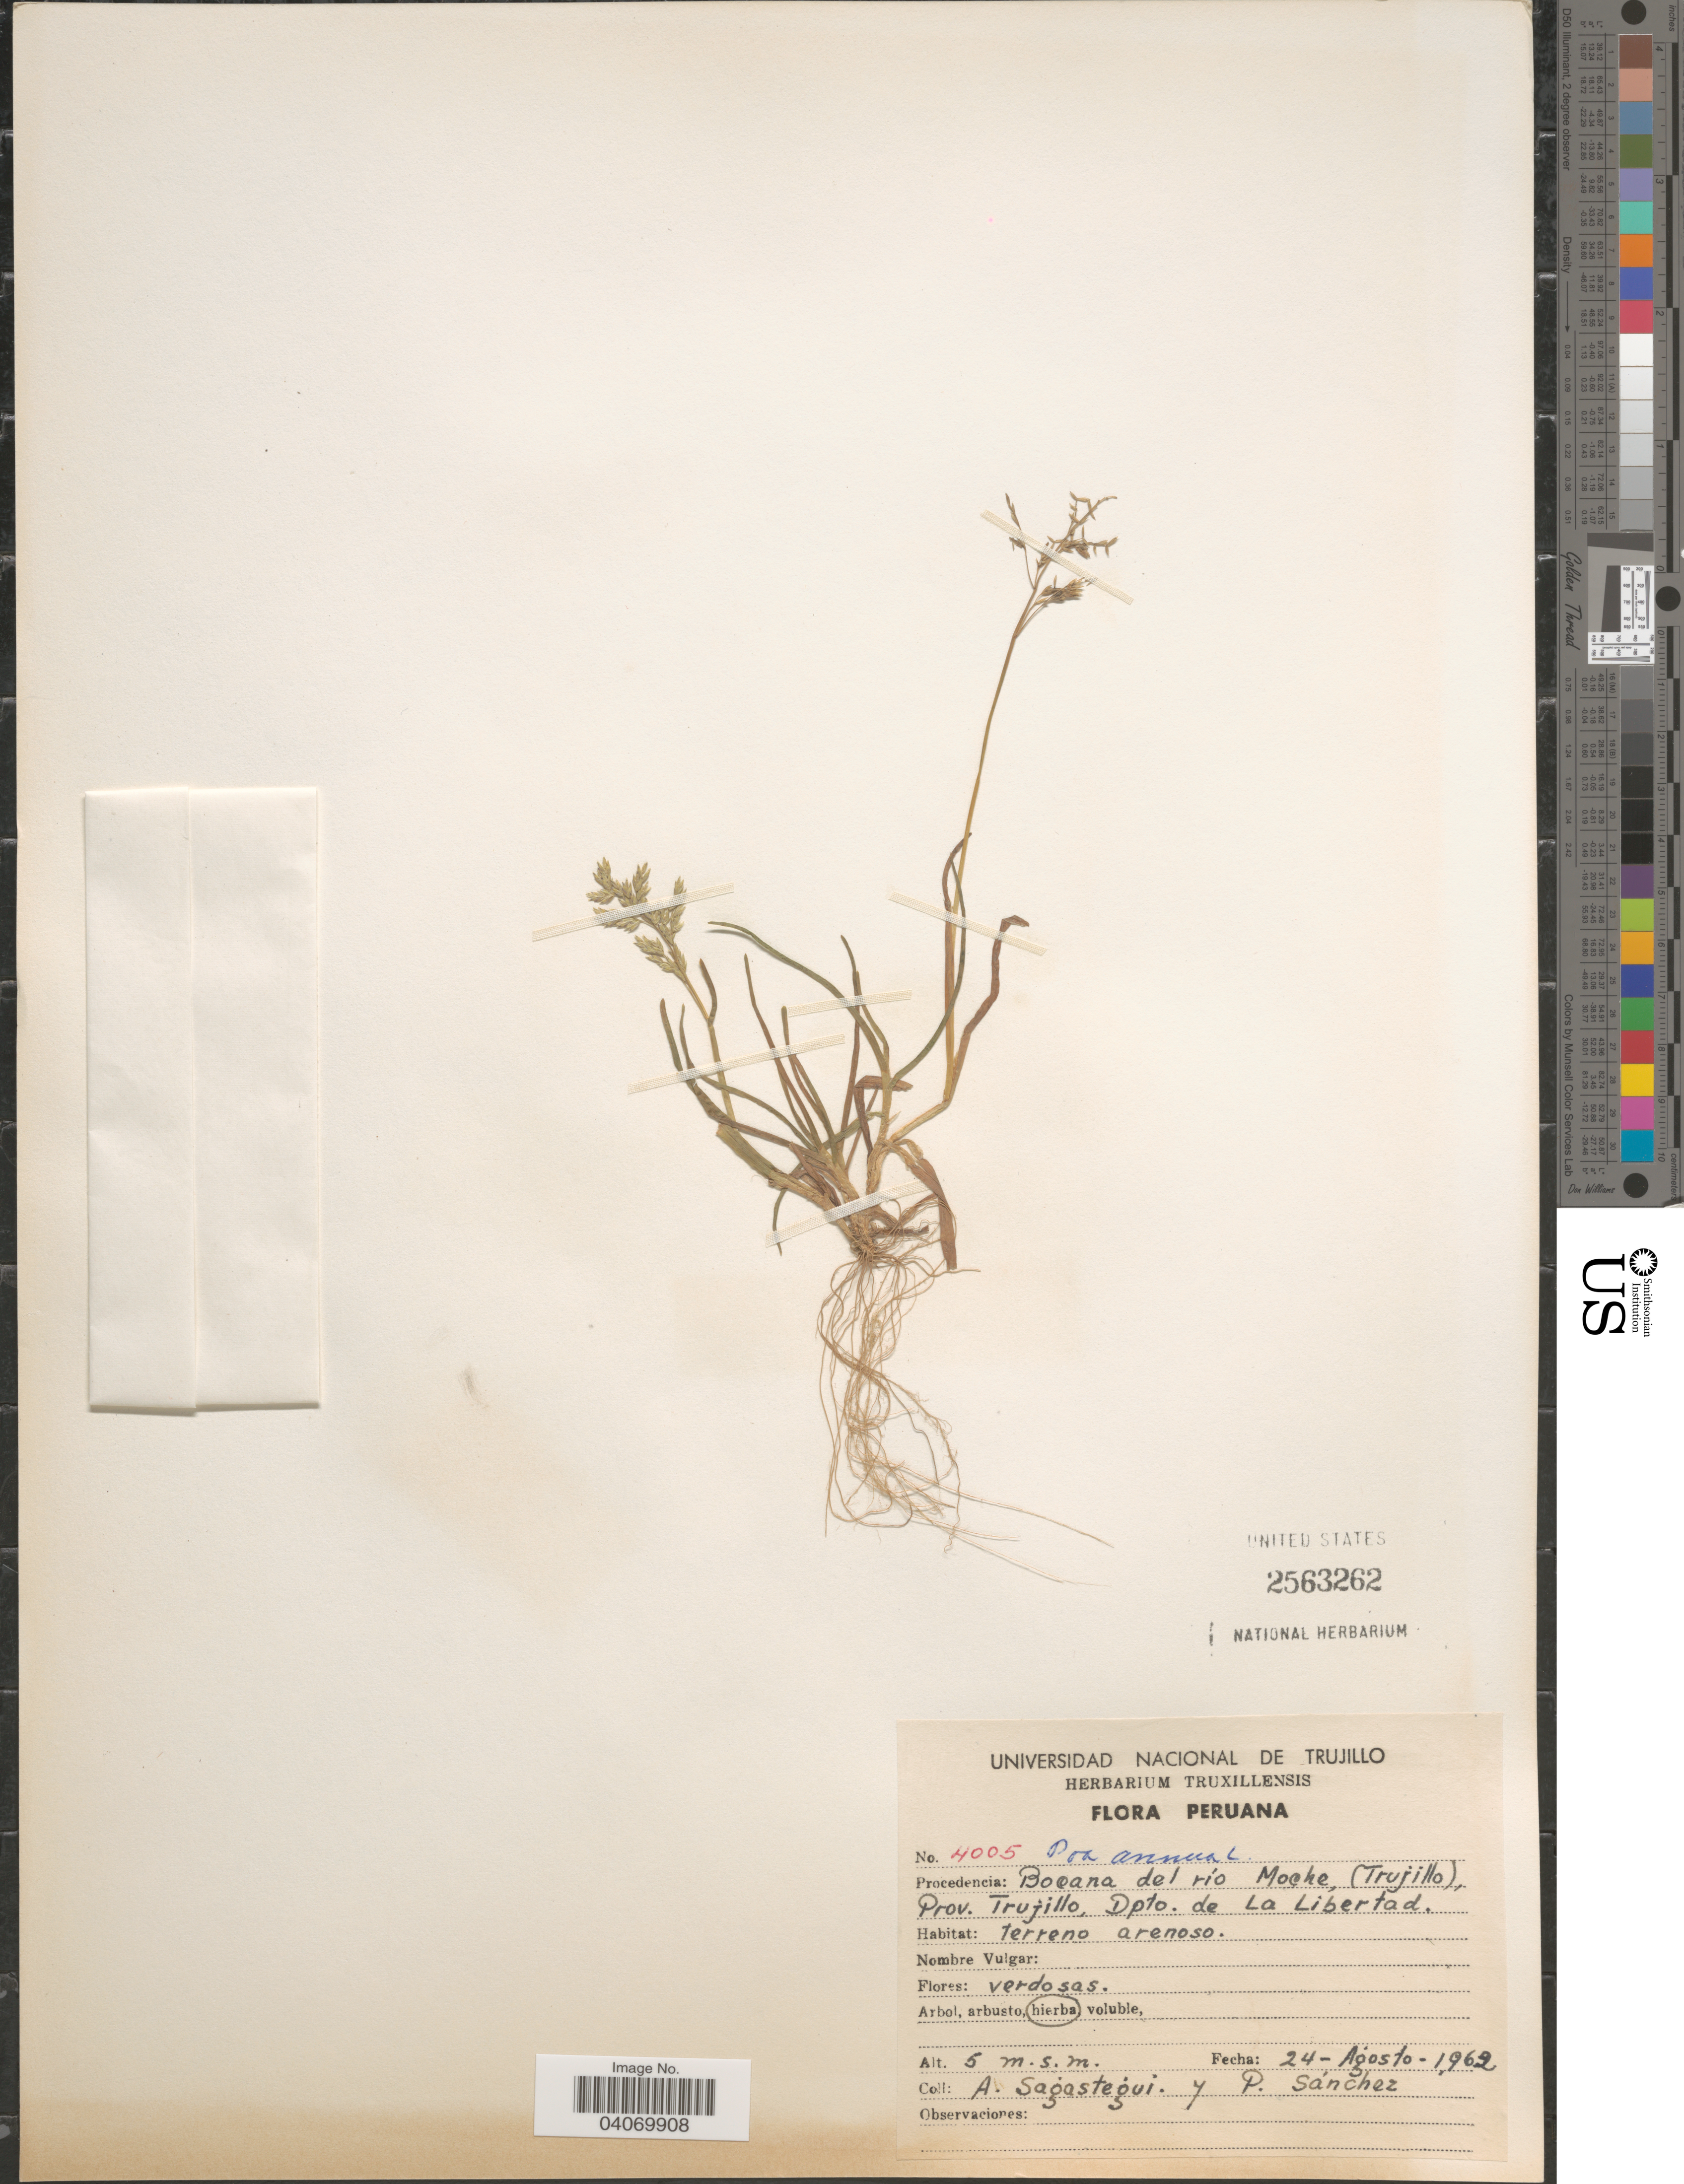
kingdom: Plantae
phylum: Tracheophyta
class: Liliopsida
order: Poales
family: Poaceae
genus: Poa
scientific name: Poa annua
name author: L.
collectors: A. Sagastegui & P. Sánchez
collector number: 4005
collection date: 1962-08-24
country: Peru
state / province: La Libertad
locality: Bocana del río Moche, (Trujillo), Prov. Trujillo, Dpto. de La Libertad.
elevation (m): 5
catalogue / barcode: US 2563262